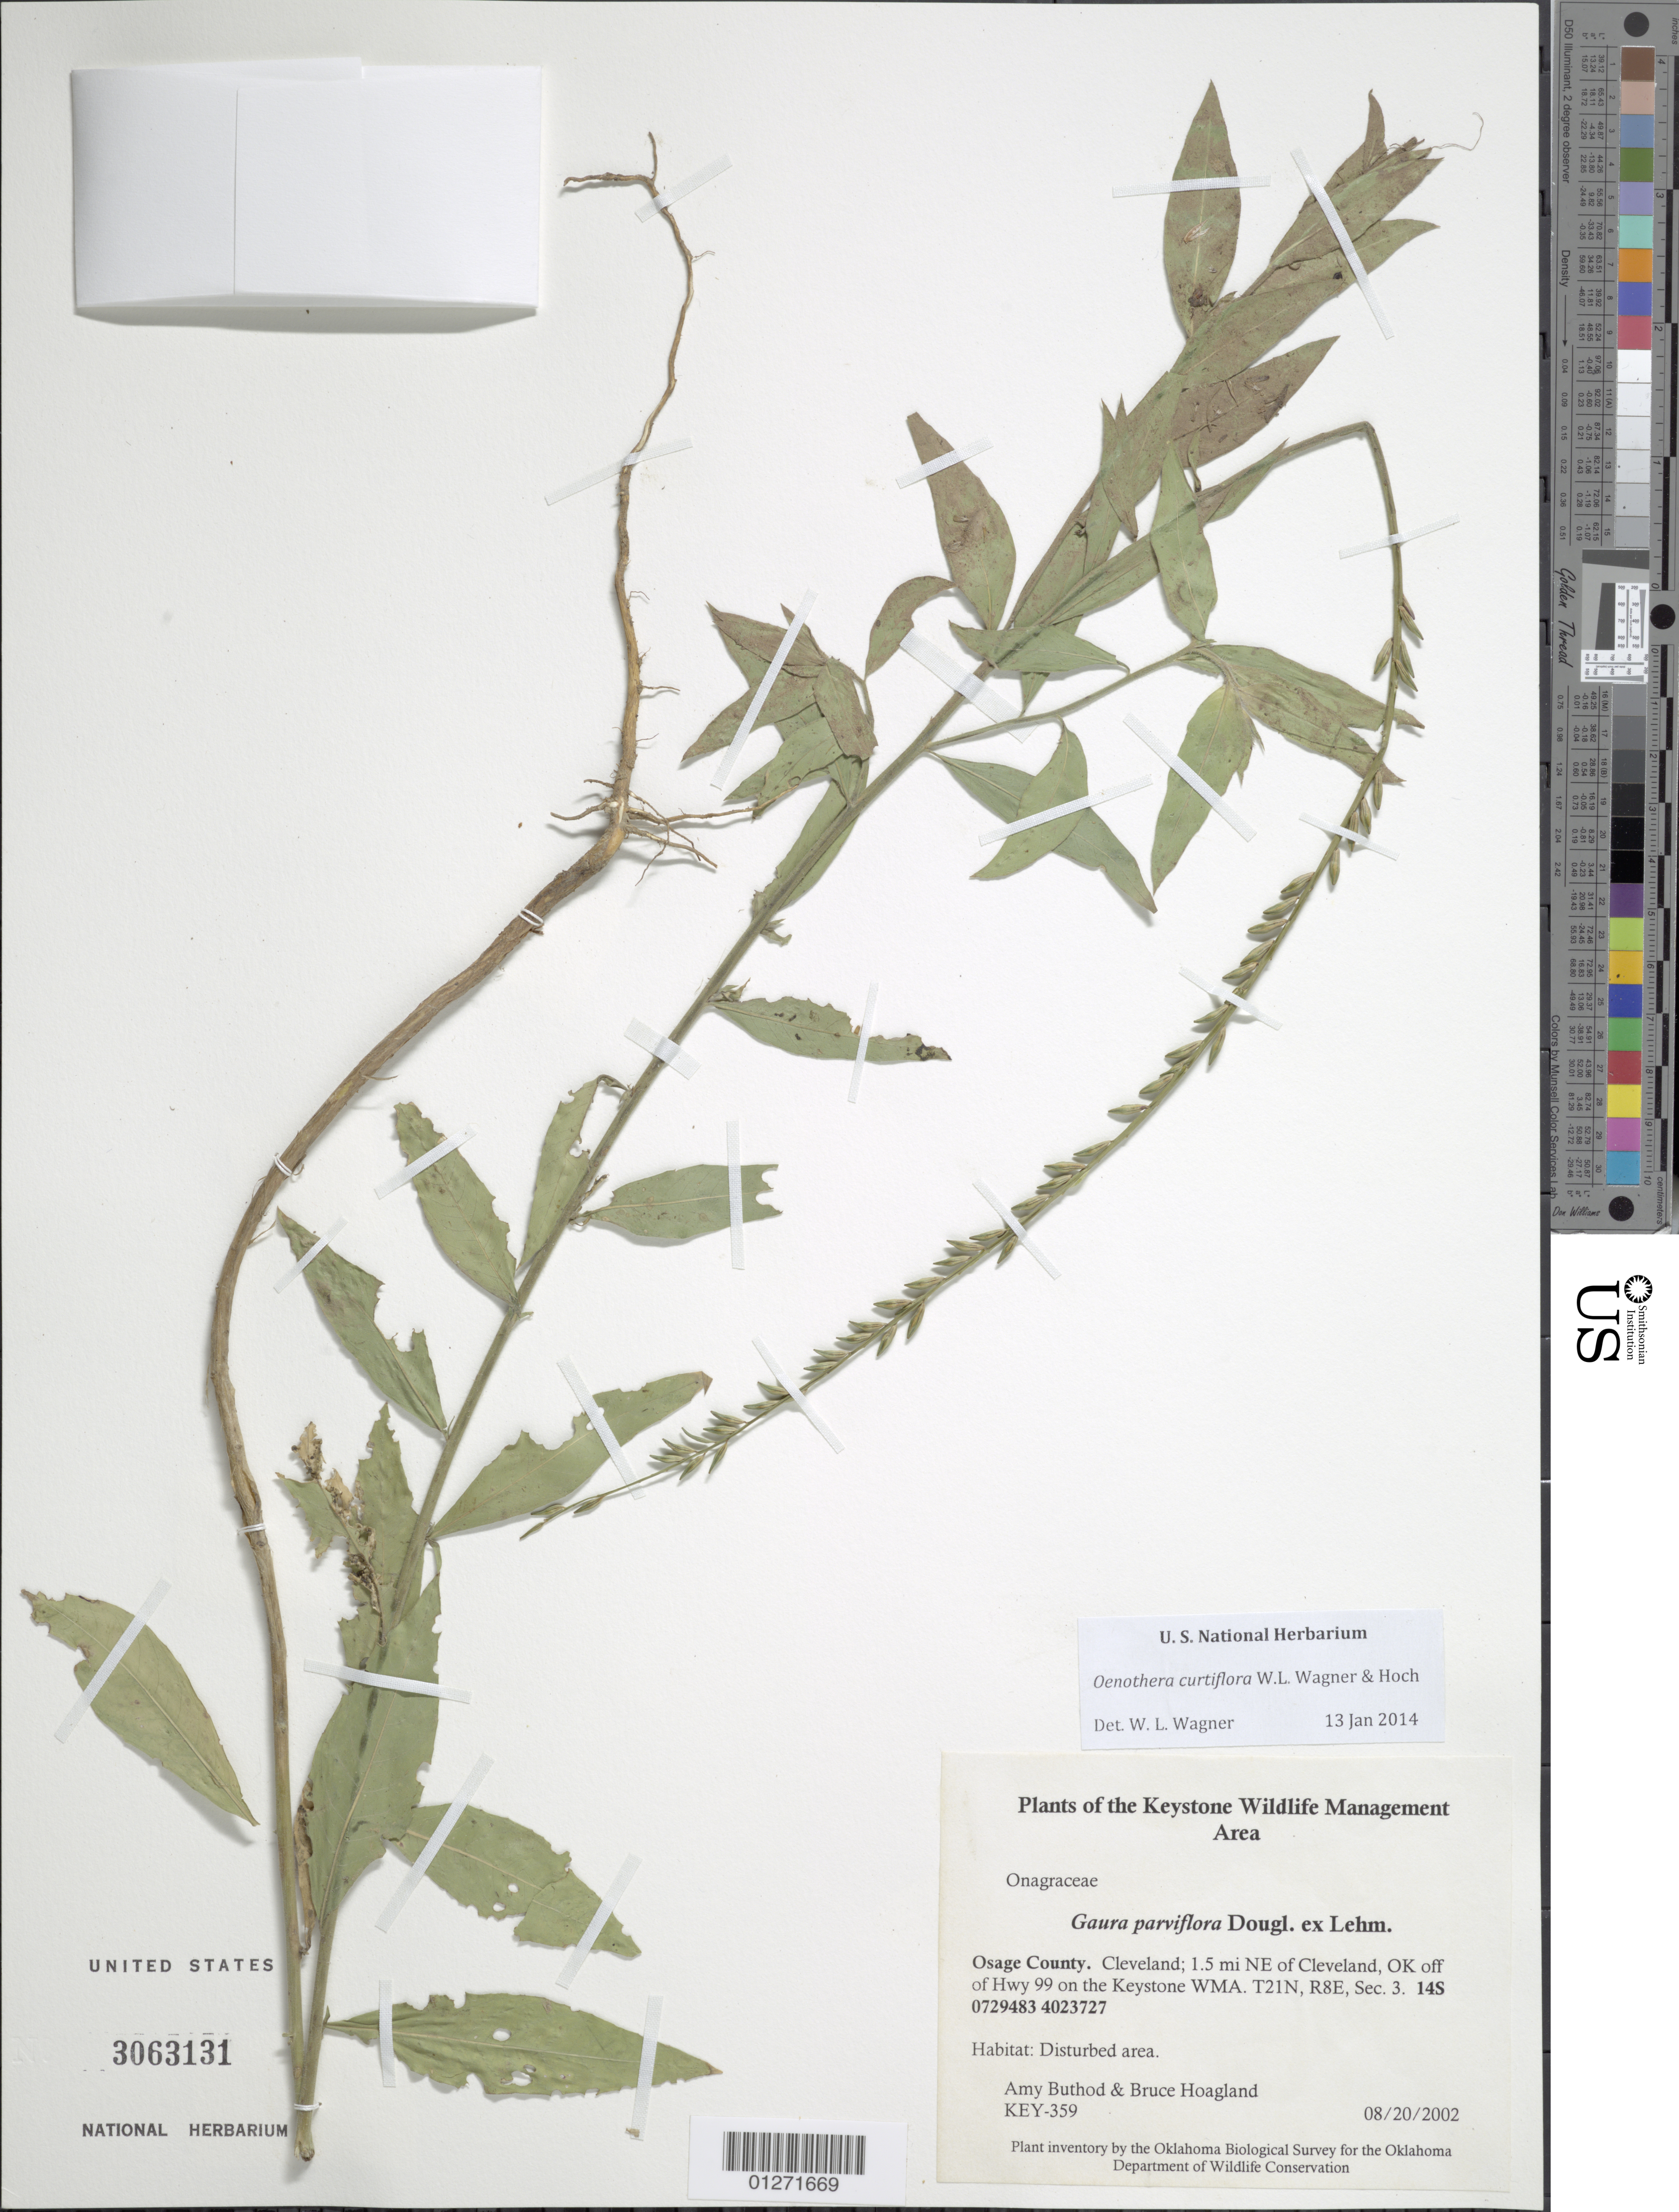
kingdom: Plantae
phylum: Tracheophyta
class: Magnoliopsida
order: Myrtales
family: Onagraceae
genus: Oenothera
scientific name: Oenothera curtiflora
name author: W.L. Wagner & Hoch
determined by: Wagner, W. L., (BOT), Smithsonian Institution - National Museum of Natural History (UNITED STATES)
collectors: A. Buthod & B. Hoagland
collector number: KEY-359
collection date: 2002-08-20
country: United States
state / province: Oklahoma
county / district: Osage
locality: Cleveland, 1.5 mi NE of Cleveland, off Hwy 99 on the Keystone WMA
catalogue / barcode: US 3063131